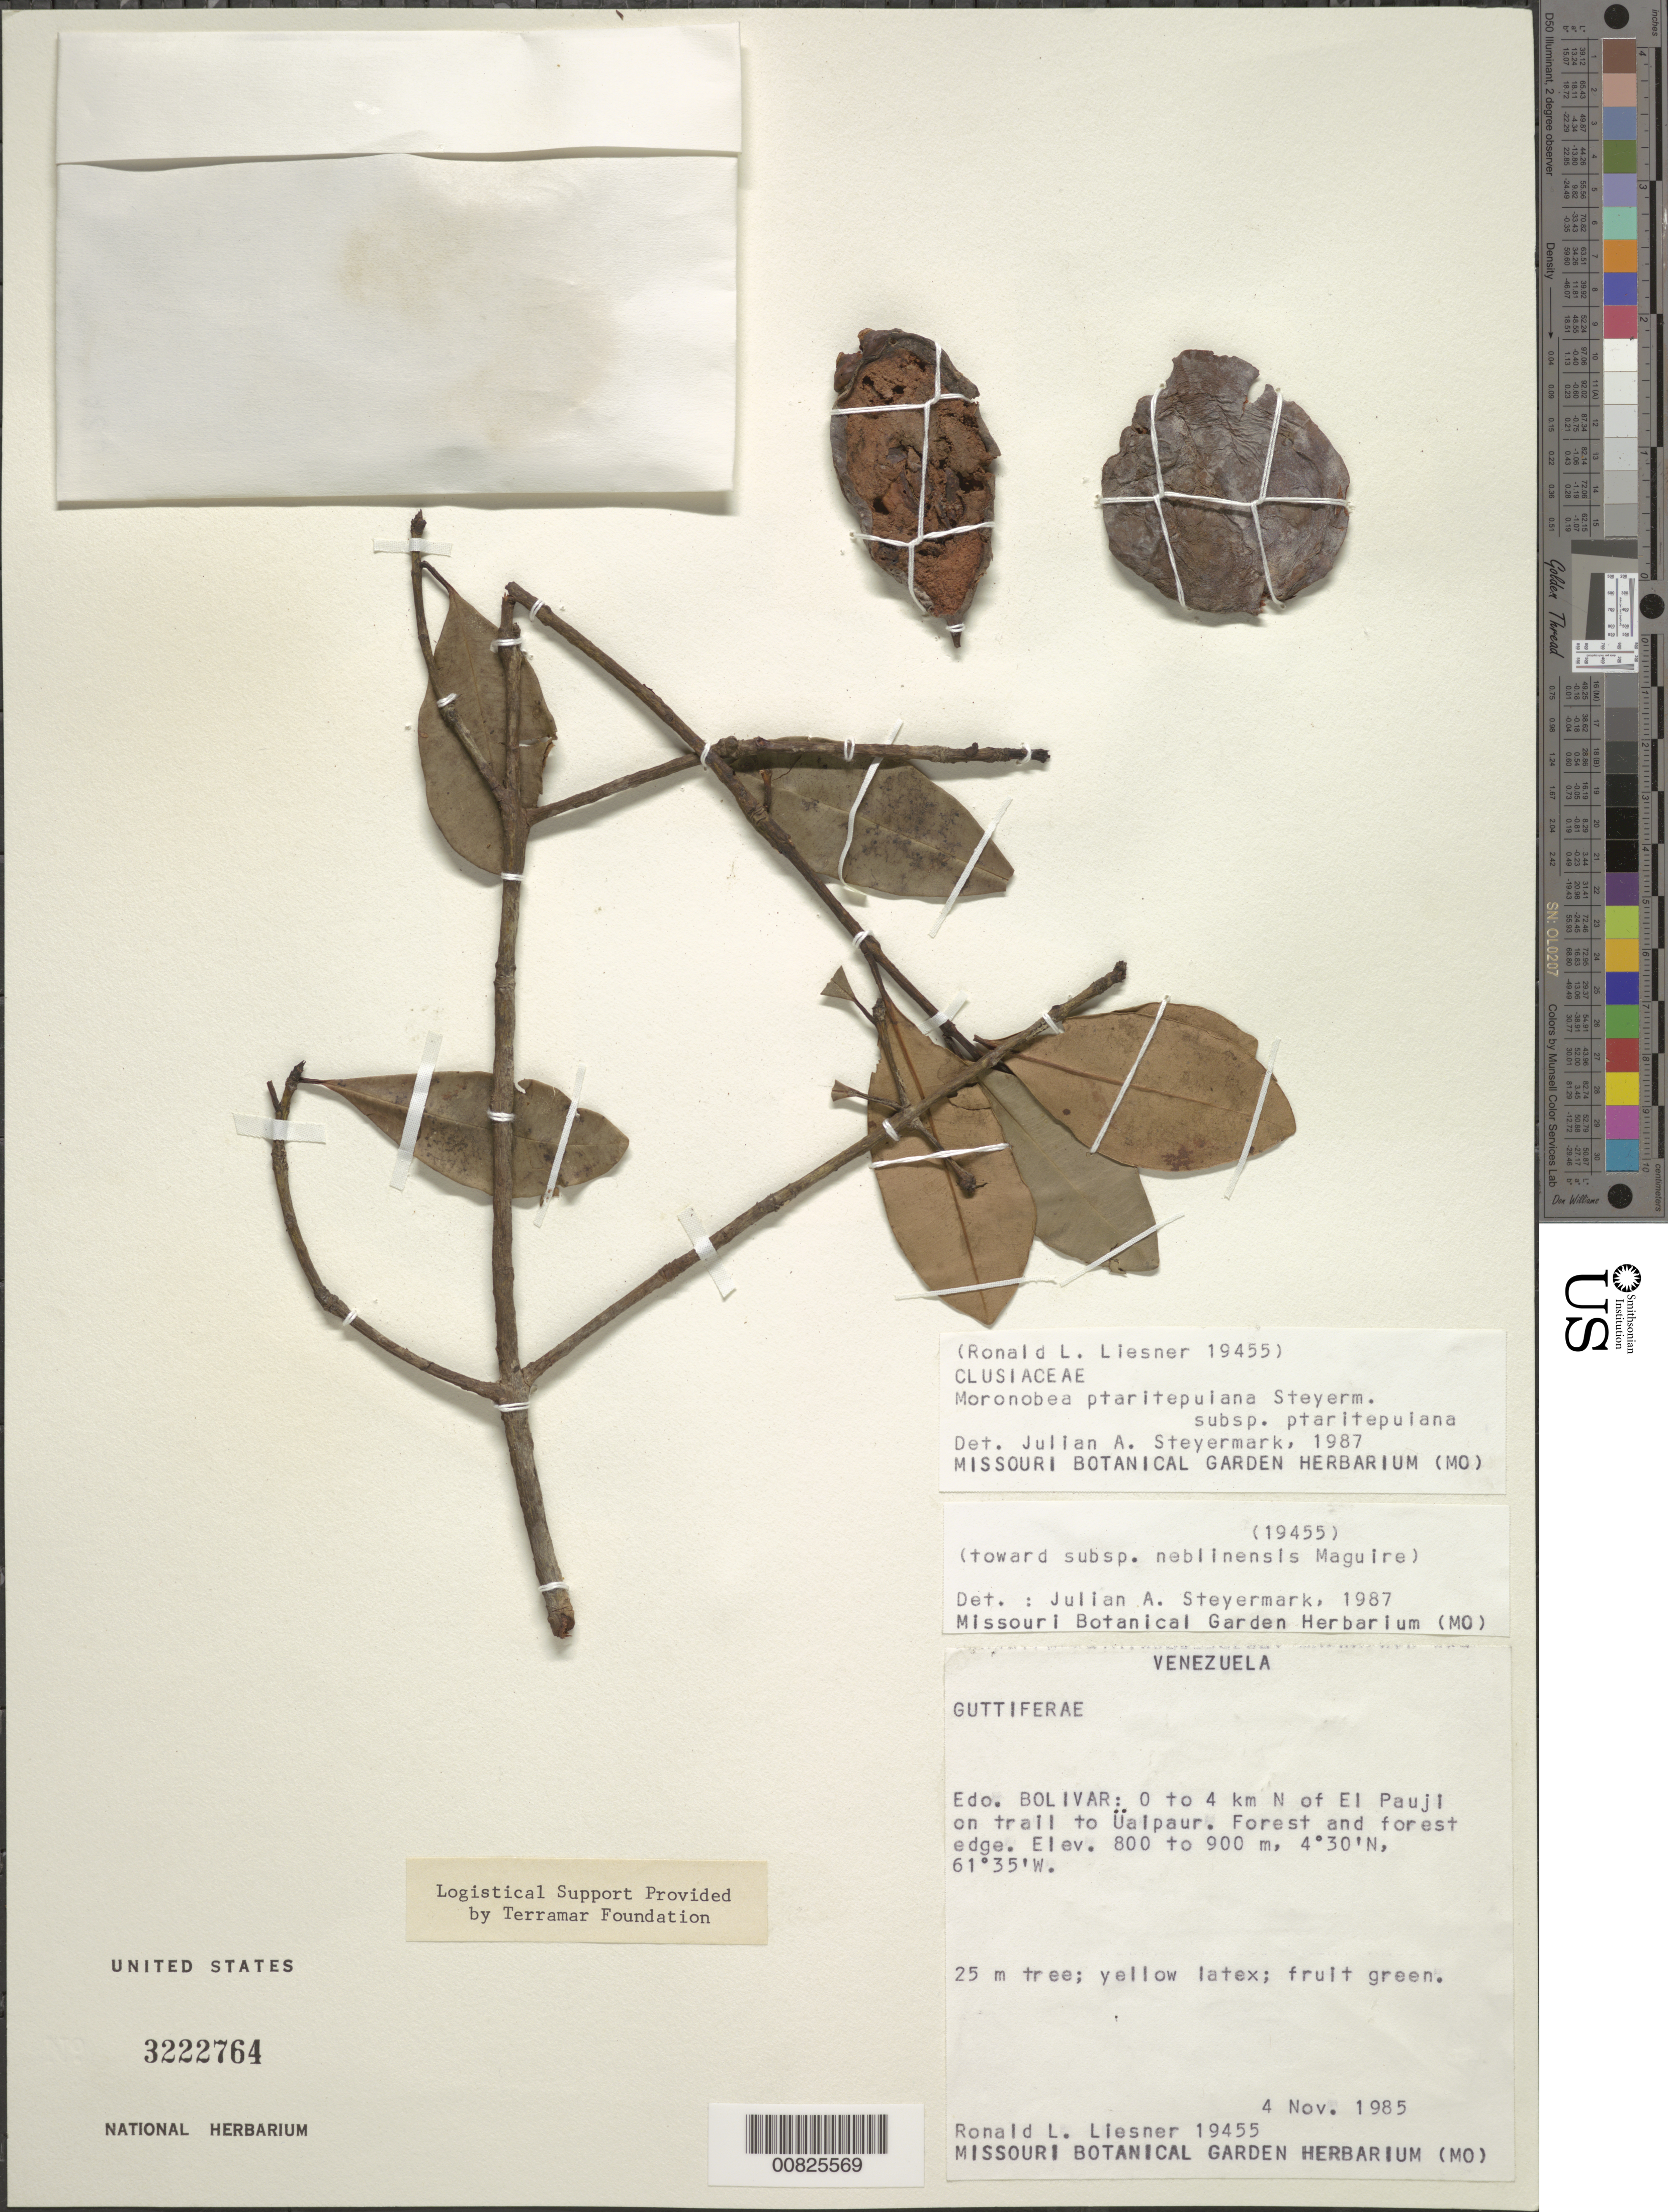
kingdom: Plantae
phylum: Tracheophyta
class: Magnoliopsida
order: Malpighiales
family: Clusiaceae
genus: Moronobea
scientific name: Moronobea ptaritepuiana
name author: Steyerm.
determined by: Steyermark, Julian A., (VEN)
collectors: R. L. Liesner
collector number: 19455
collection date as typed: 4-Nov-85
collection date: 1985-11-04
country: Venezuela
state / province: Bolívar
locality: El Pauji, 0-4 km N of, on trail to Üaipaur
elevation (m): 800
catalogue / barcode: US 3222764